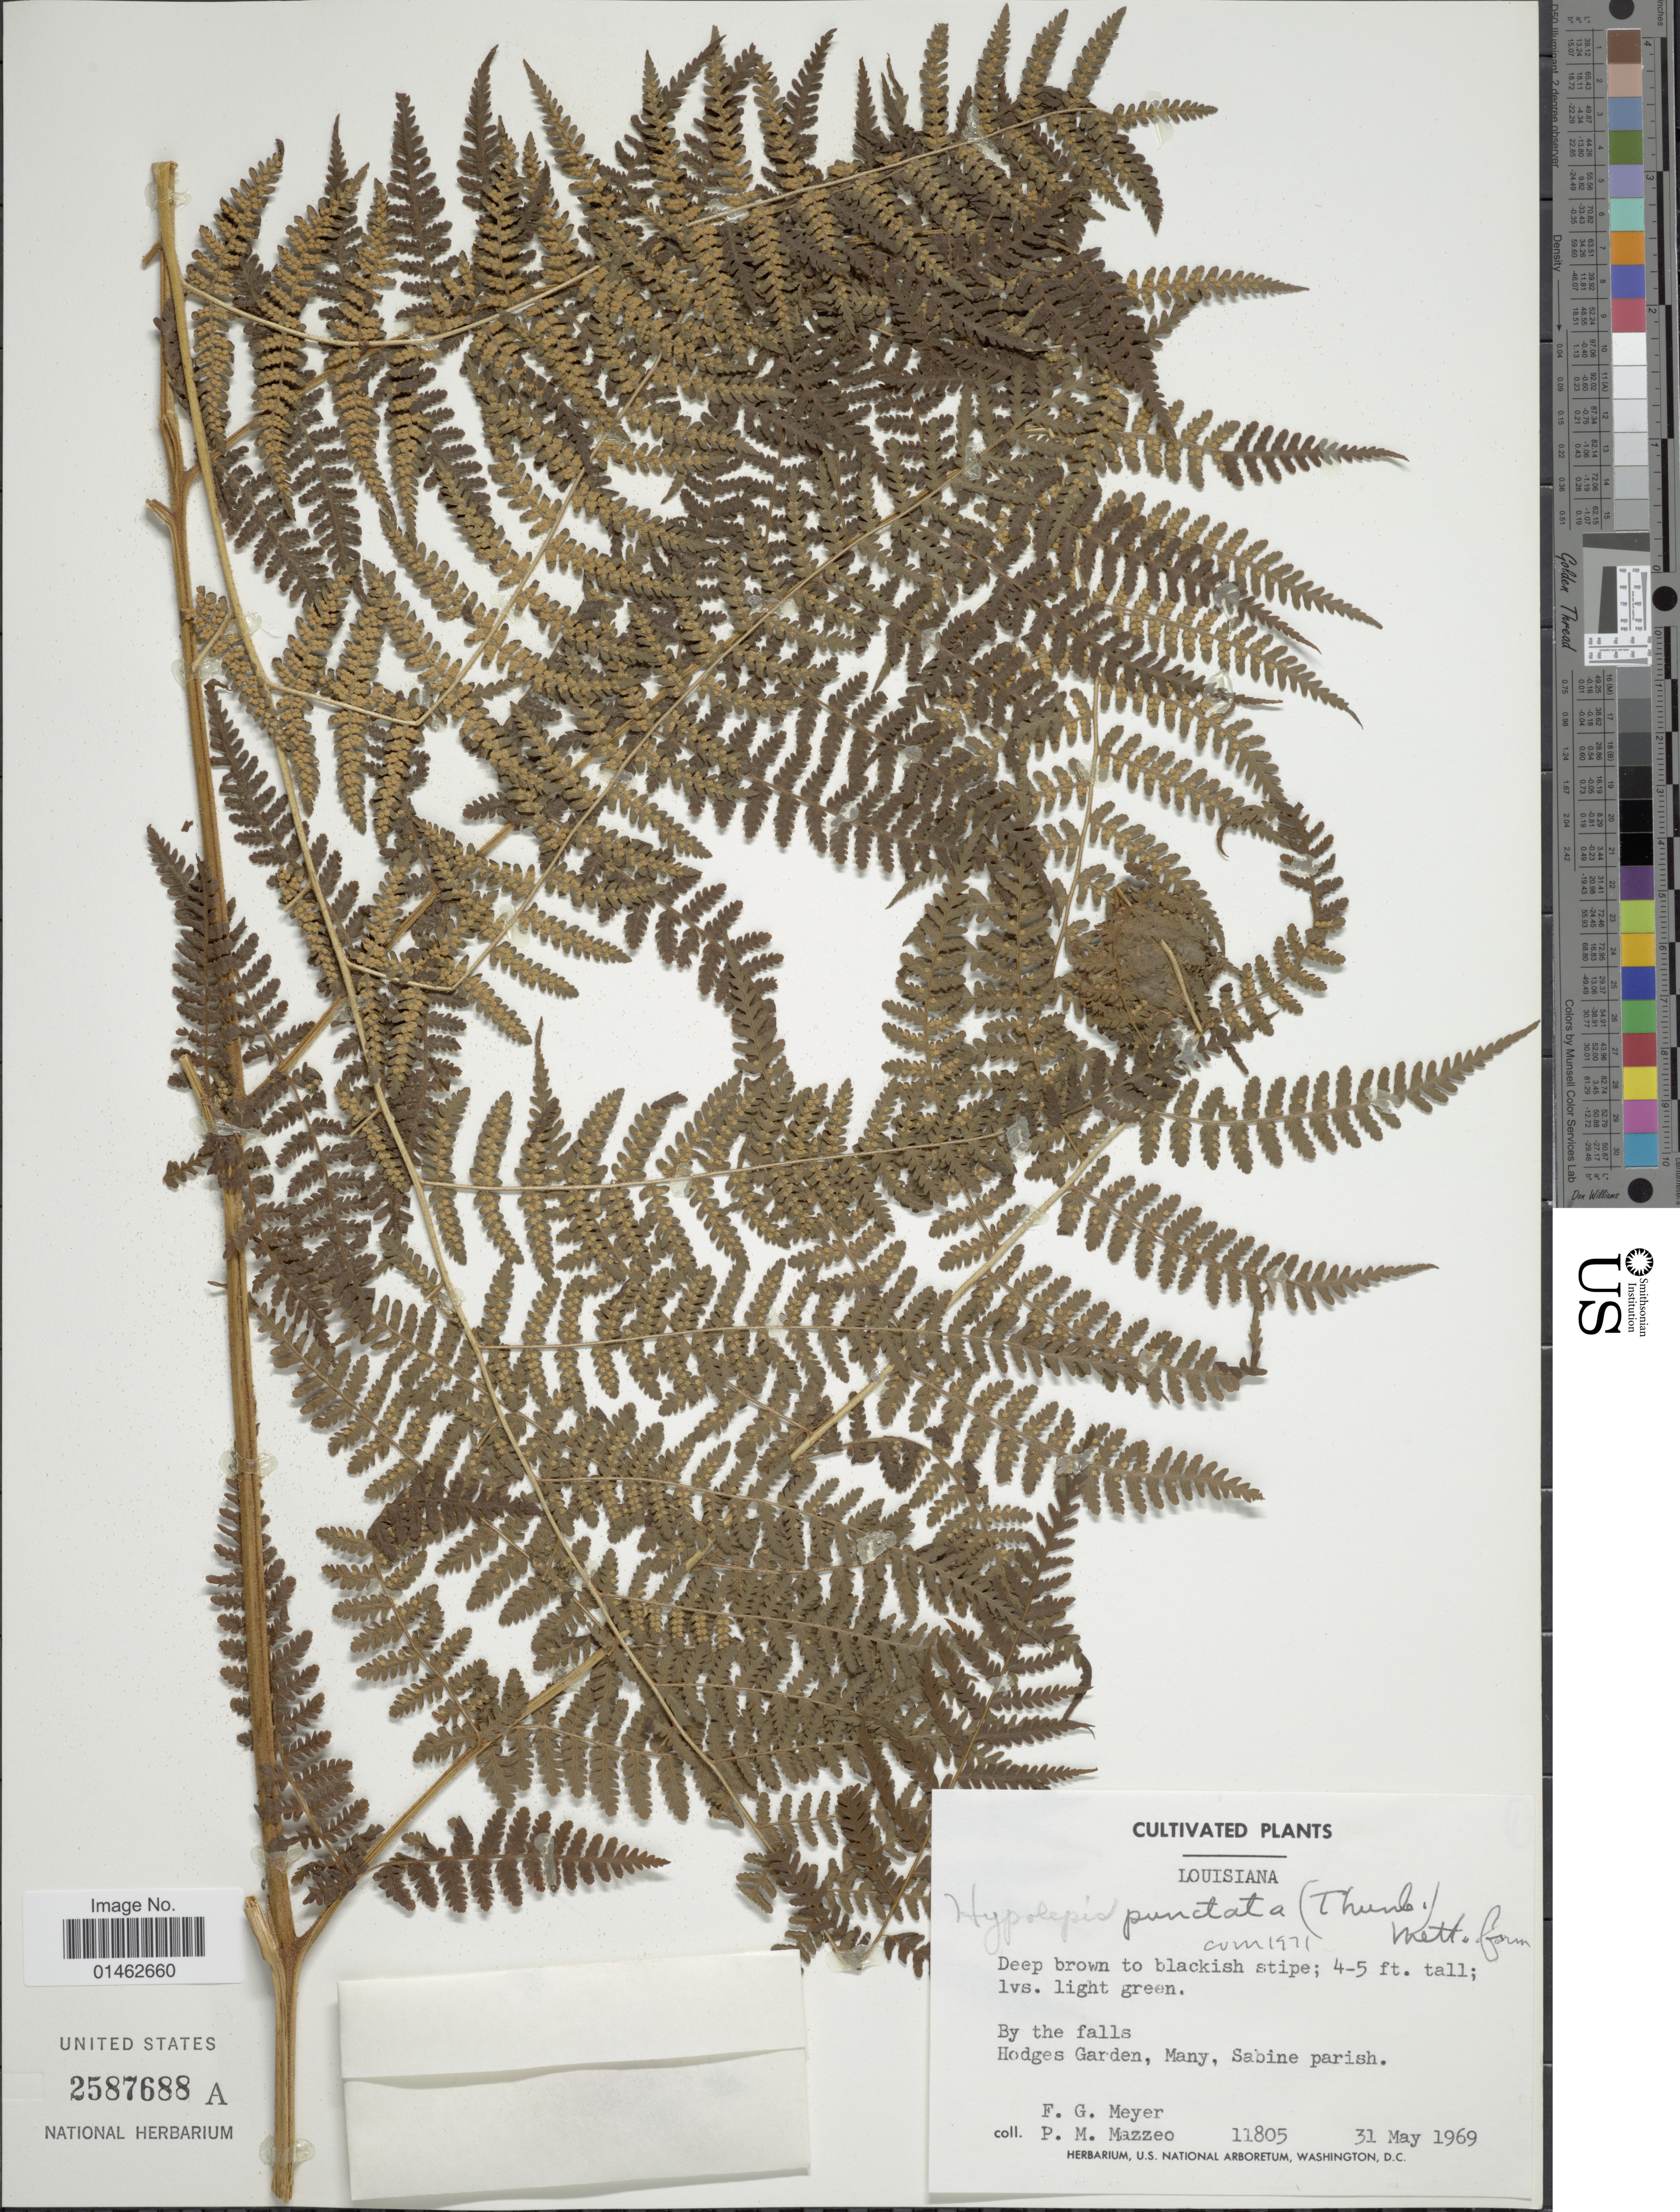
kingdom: Plantae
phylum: Tracheophyta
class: Polypodiopsida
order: Polypodiales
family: Dennstaedtiaceae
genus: Hypolepis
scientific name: Hypolepis punctata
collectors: F. G. Meyer & P. Mazzeo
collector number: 11805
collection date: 1969-05-31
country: United States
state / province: Louisiana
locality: By the falls Hodges Garden, many, Sabine parish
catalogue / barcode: US 2587688A